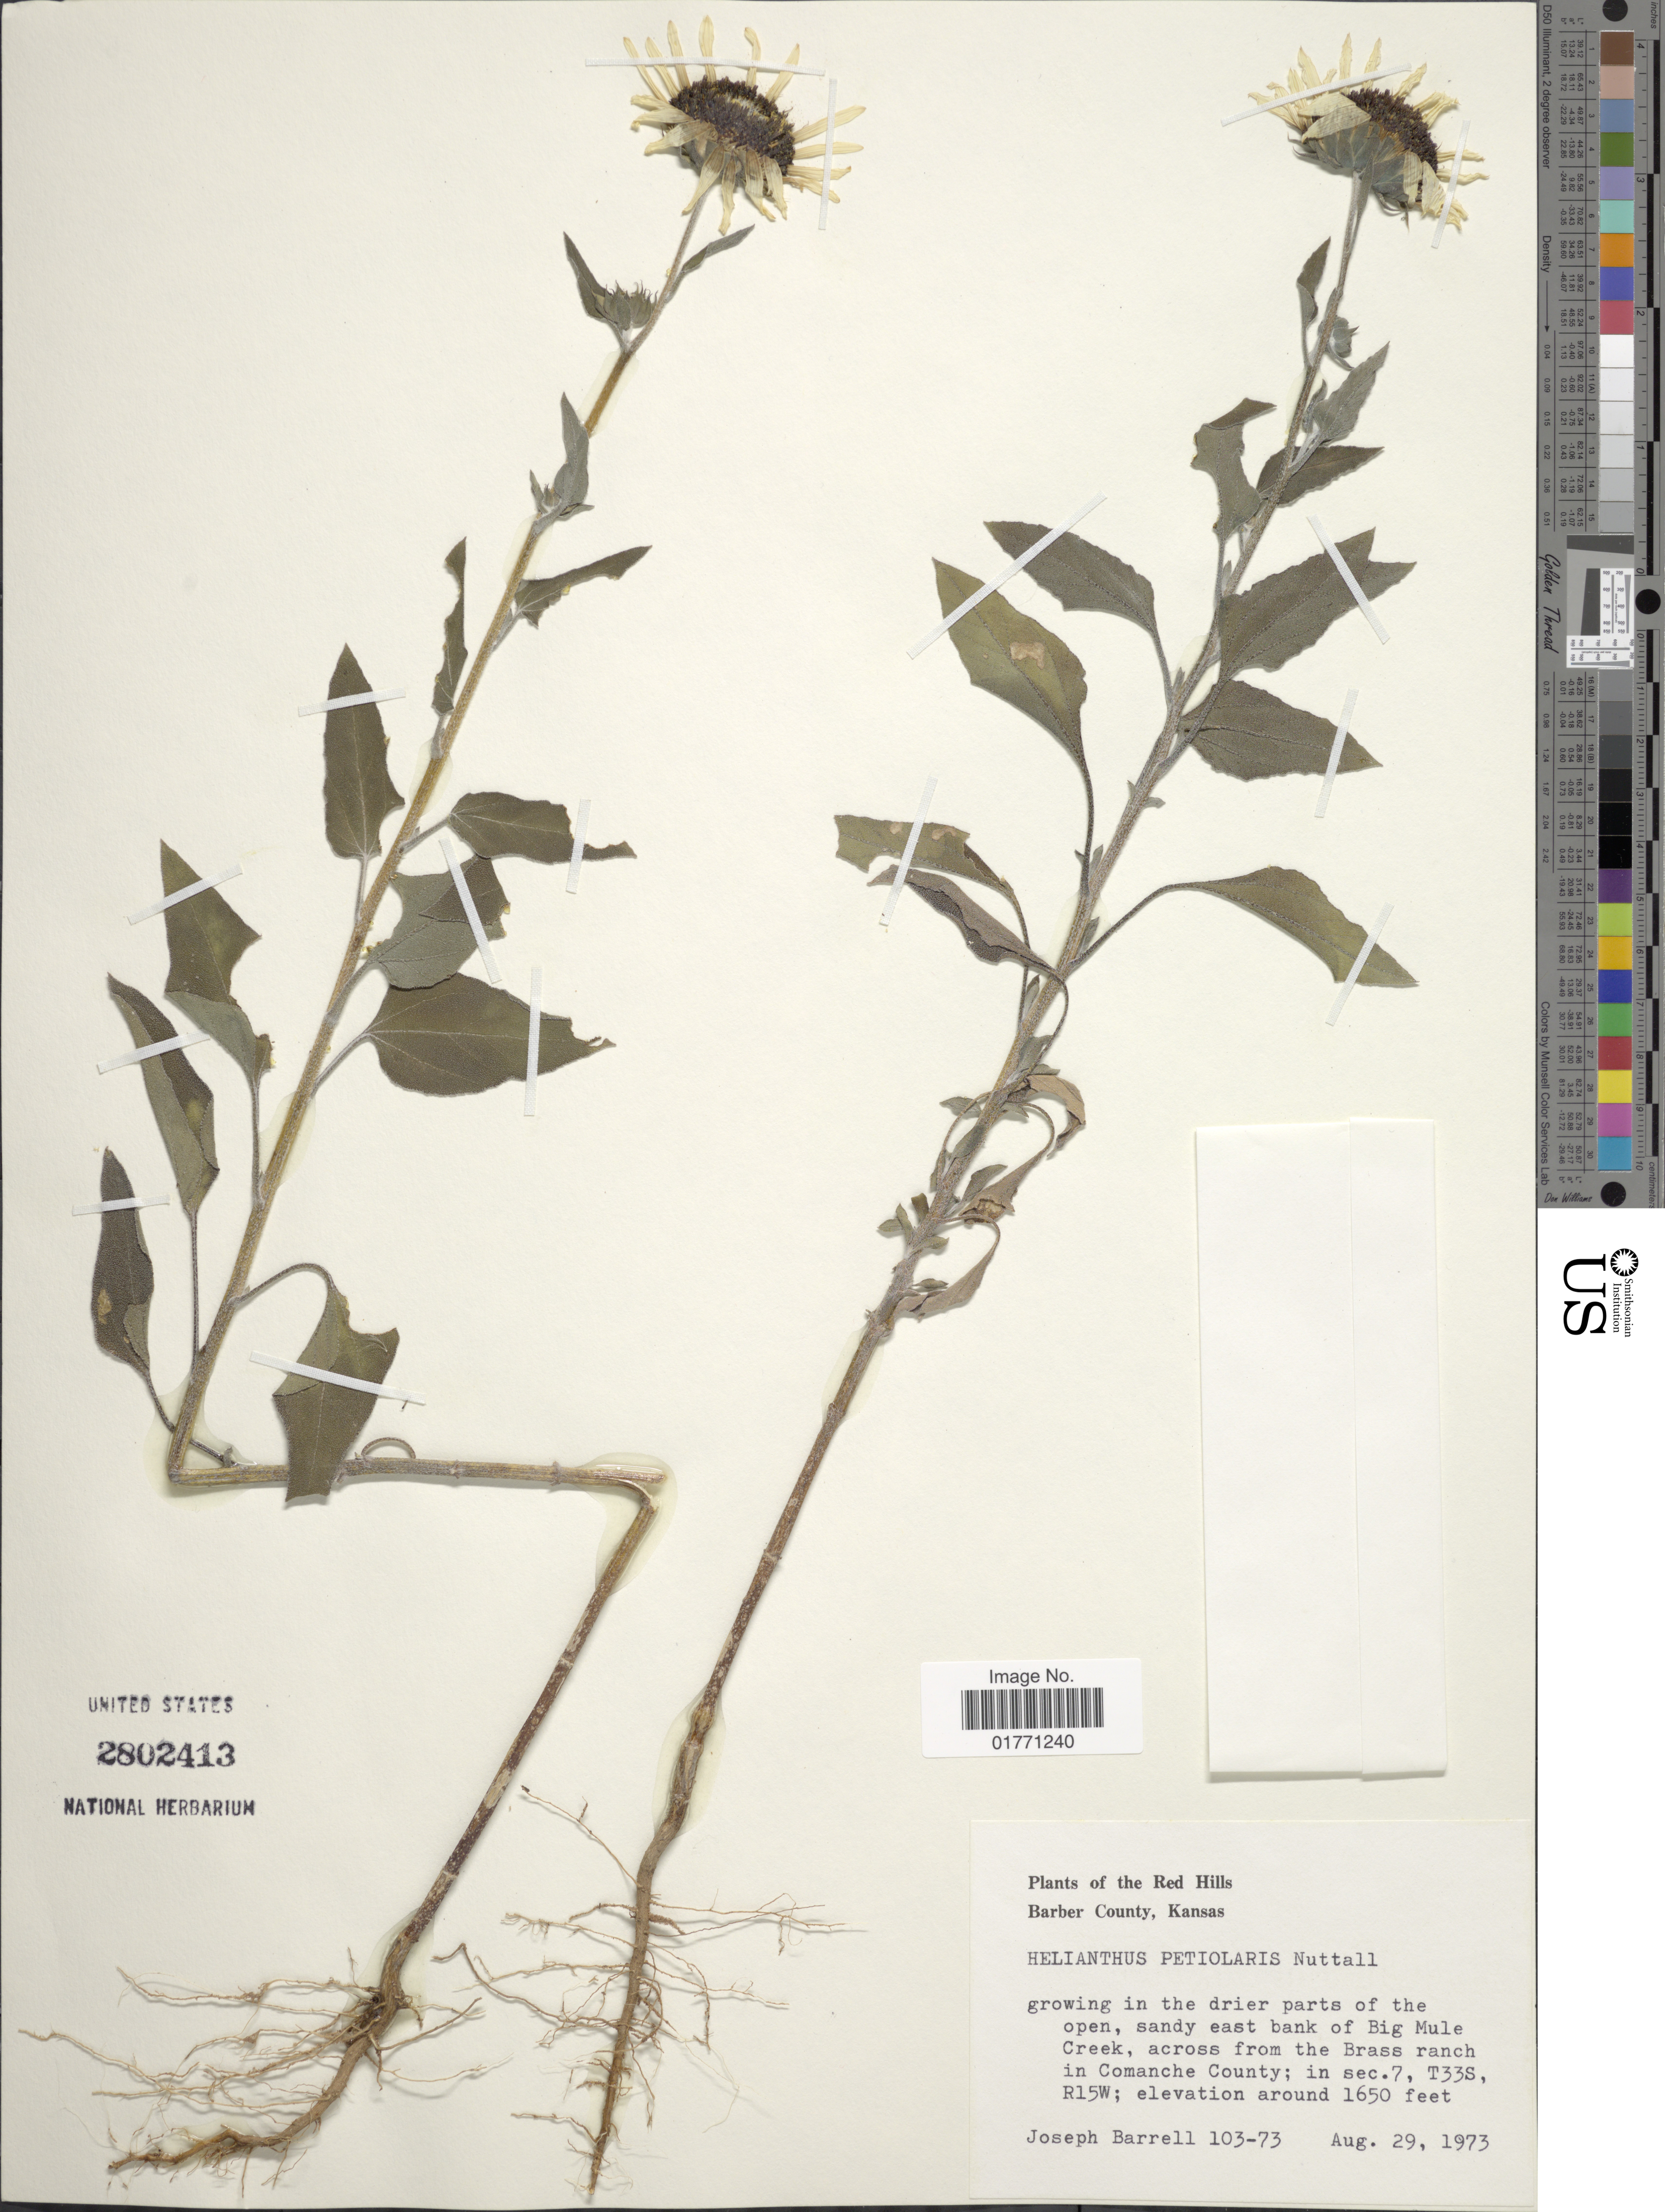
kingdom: Plantae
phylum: Tracheophyta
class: Magnoliopsida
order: Asterales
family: Asteraceae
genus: Helianthus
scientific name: Helianthus petiolaris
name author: Nutt.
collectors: J. Barrell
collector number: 103-73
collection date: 1973-08-29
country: United States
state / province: Kansas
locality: Red Hills, Barber County, sandy east bank of Big Mule Creek, across from the Brass ranch in Comanche County; in sec. 7, T33S, R15W.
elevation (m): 503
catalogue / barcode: US 2802413